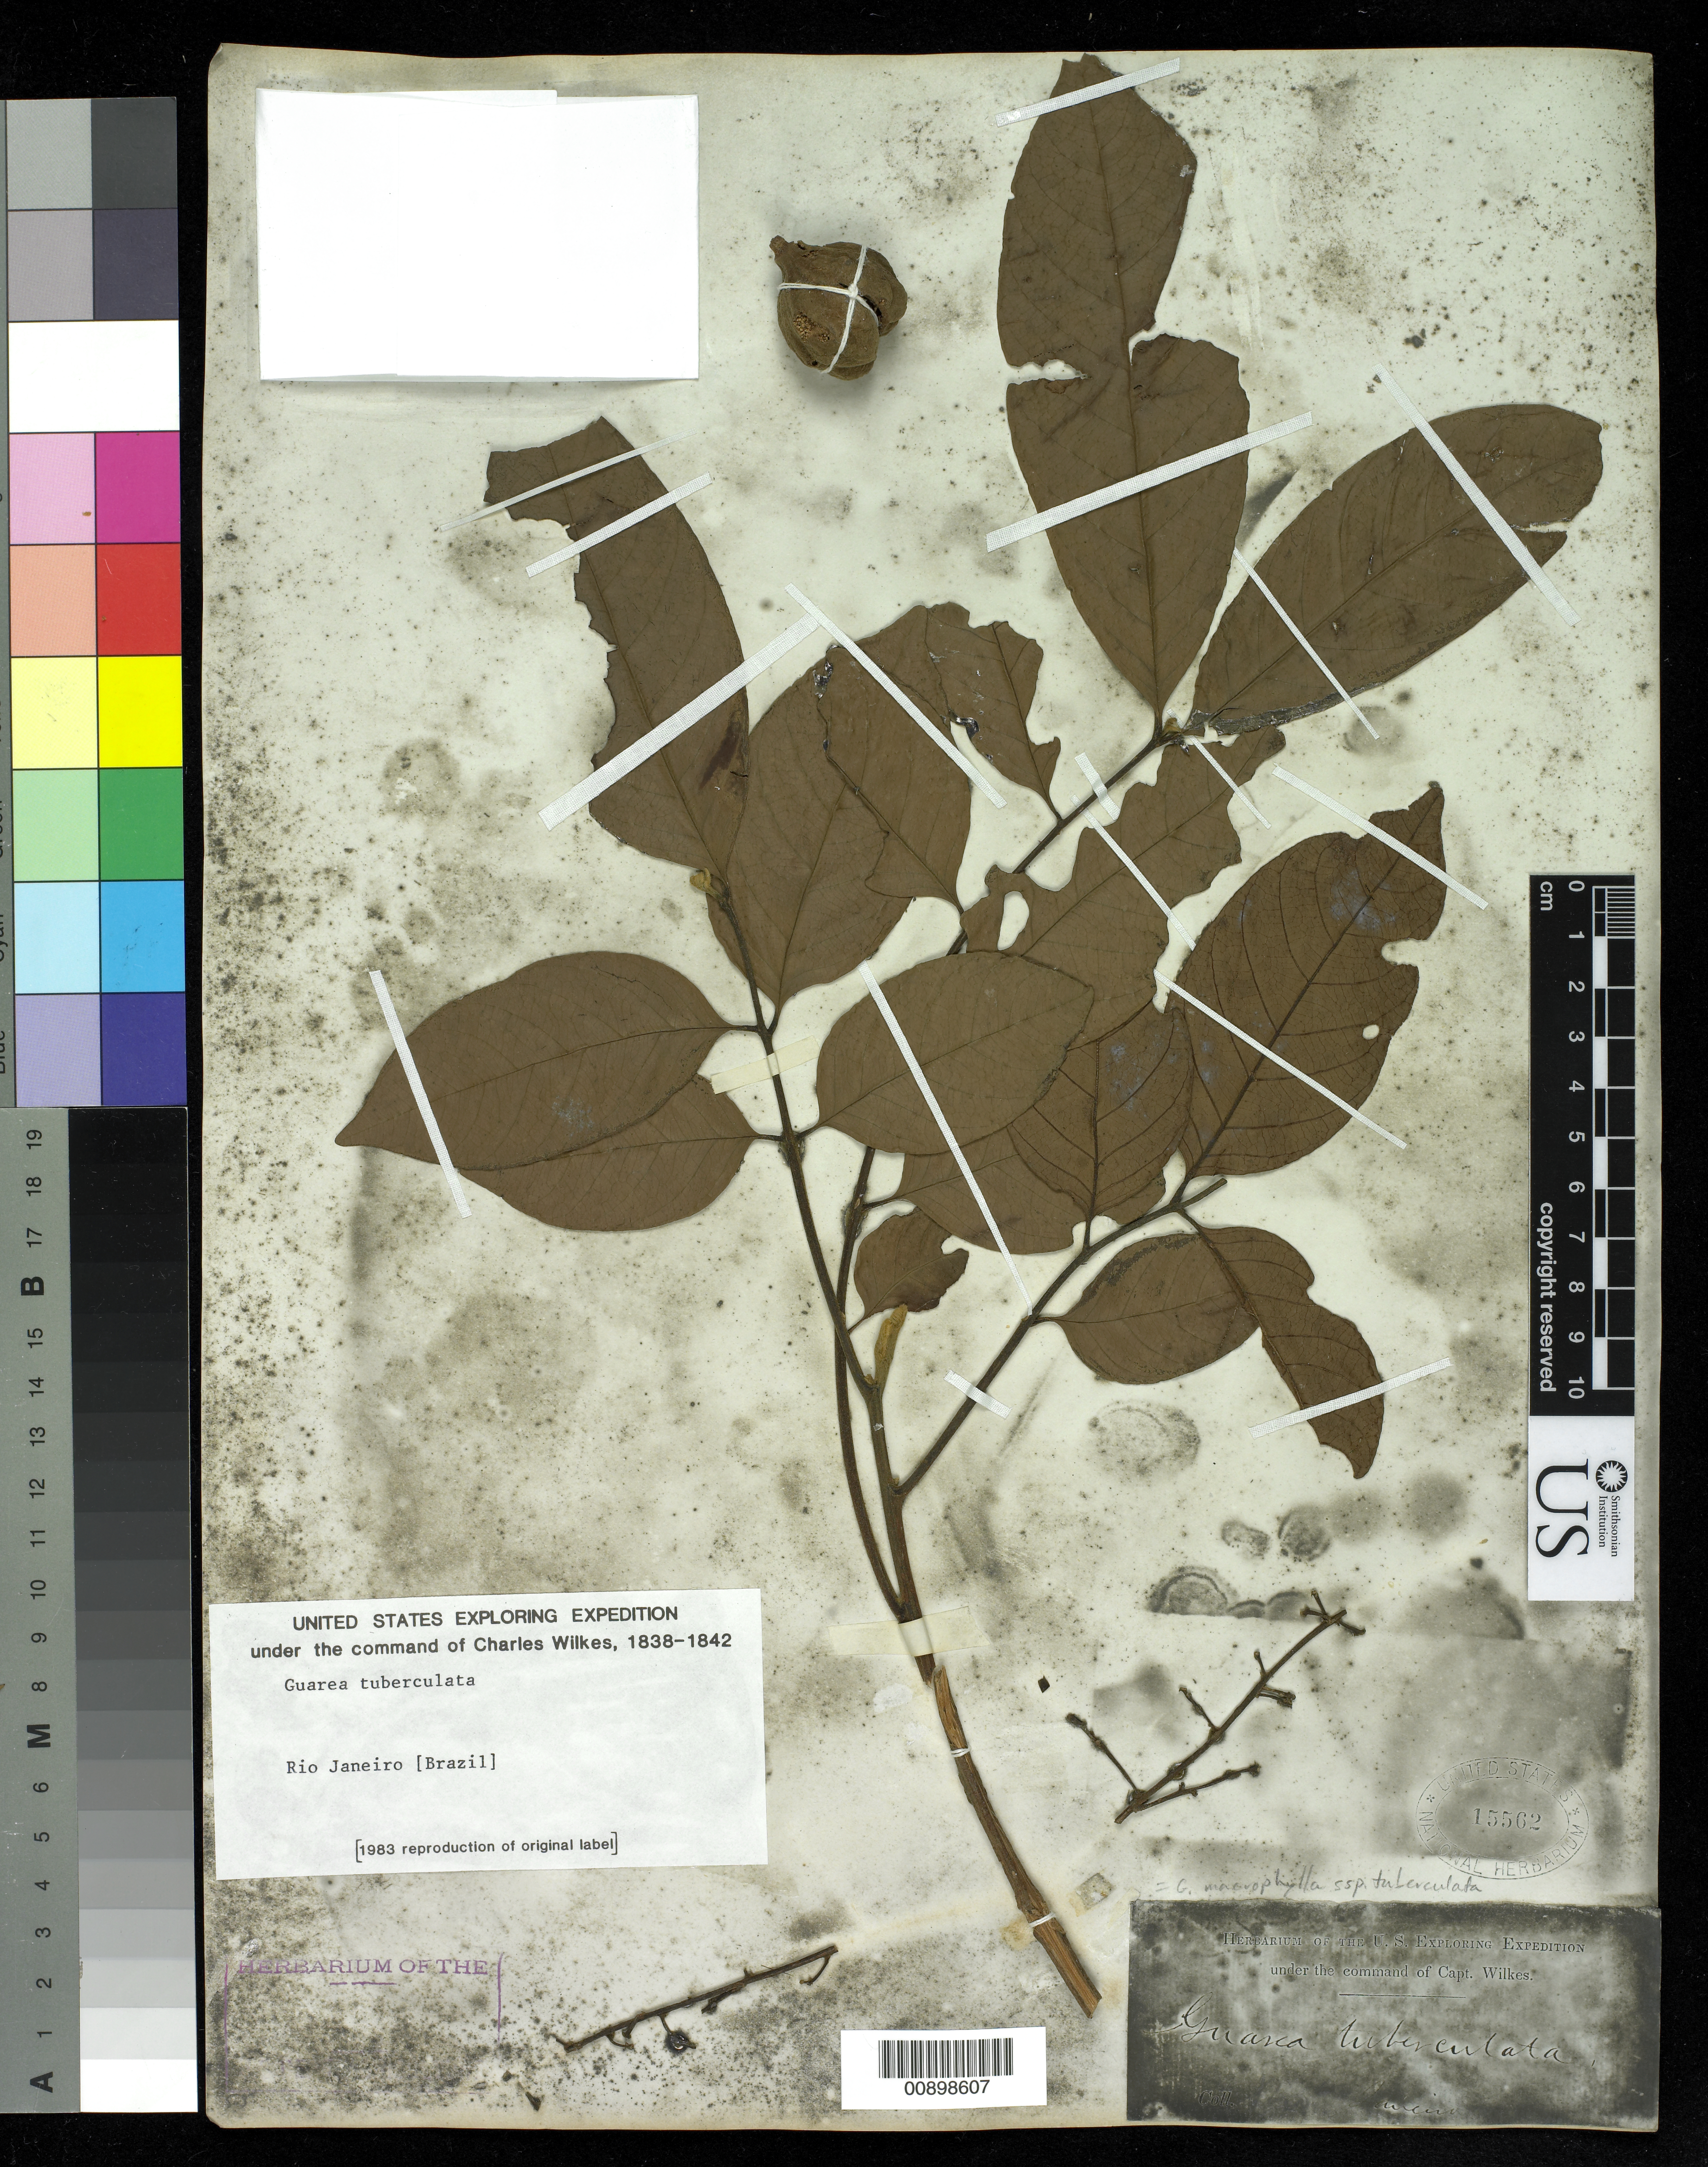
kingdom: Plantae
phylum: Tracheophyta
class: Magnoliopsida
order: Sapindales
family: Meliaceae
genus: Guarea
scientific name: Guarea macrophylla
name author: Vahl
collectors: Wilkes Explor. Exped.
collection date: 1838/1842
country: Brazil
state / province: Rio de Janeiro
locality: Rio Janeiro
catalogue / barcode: US 15562